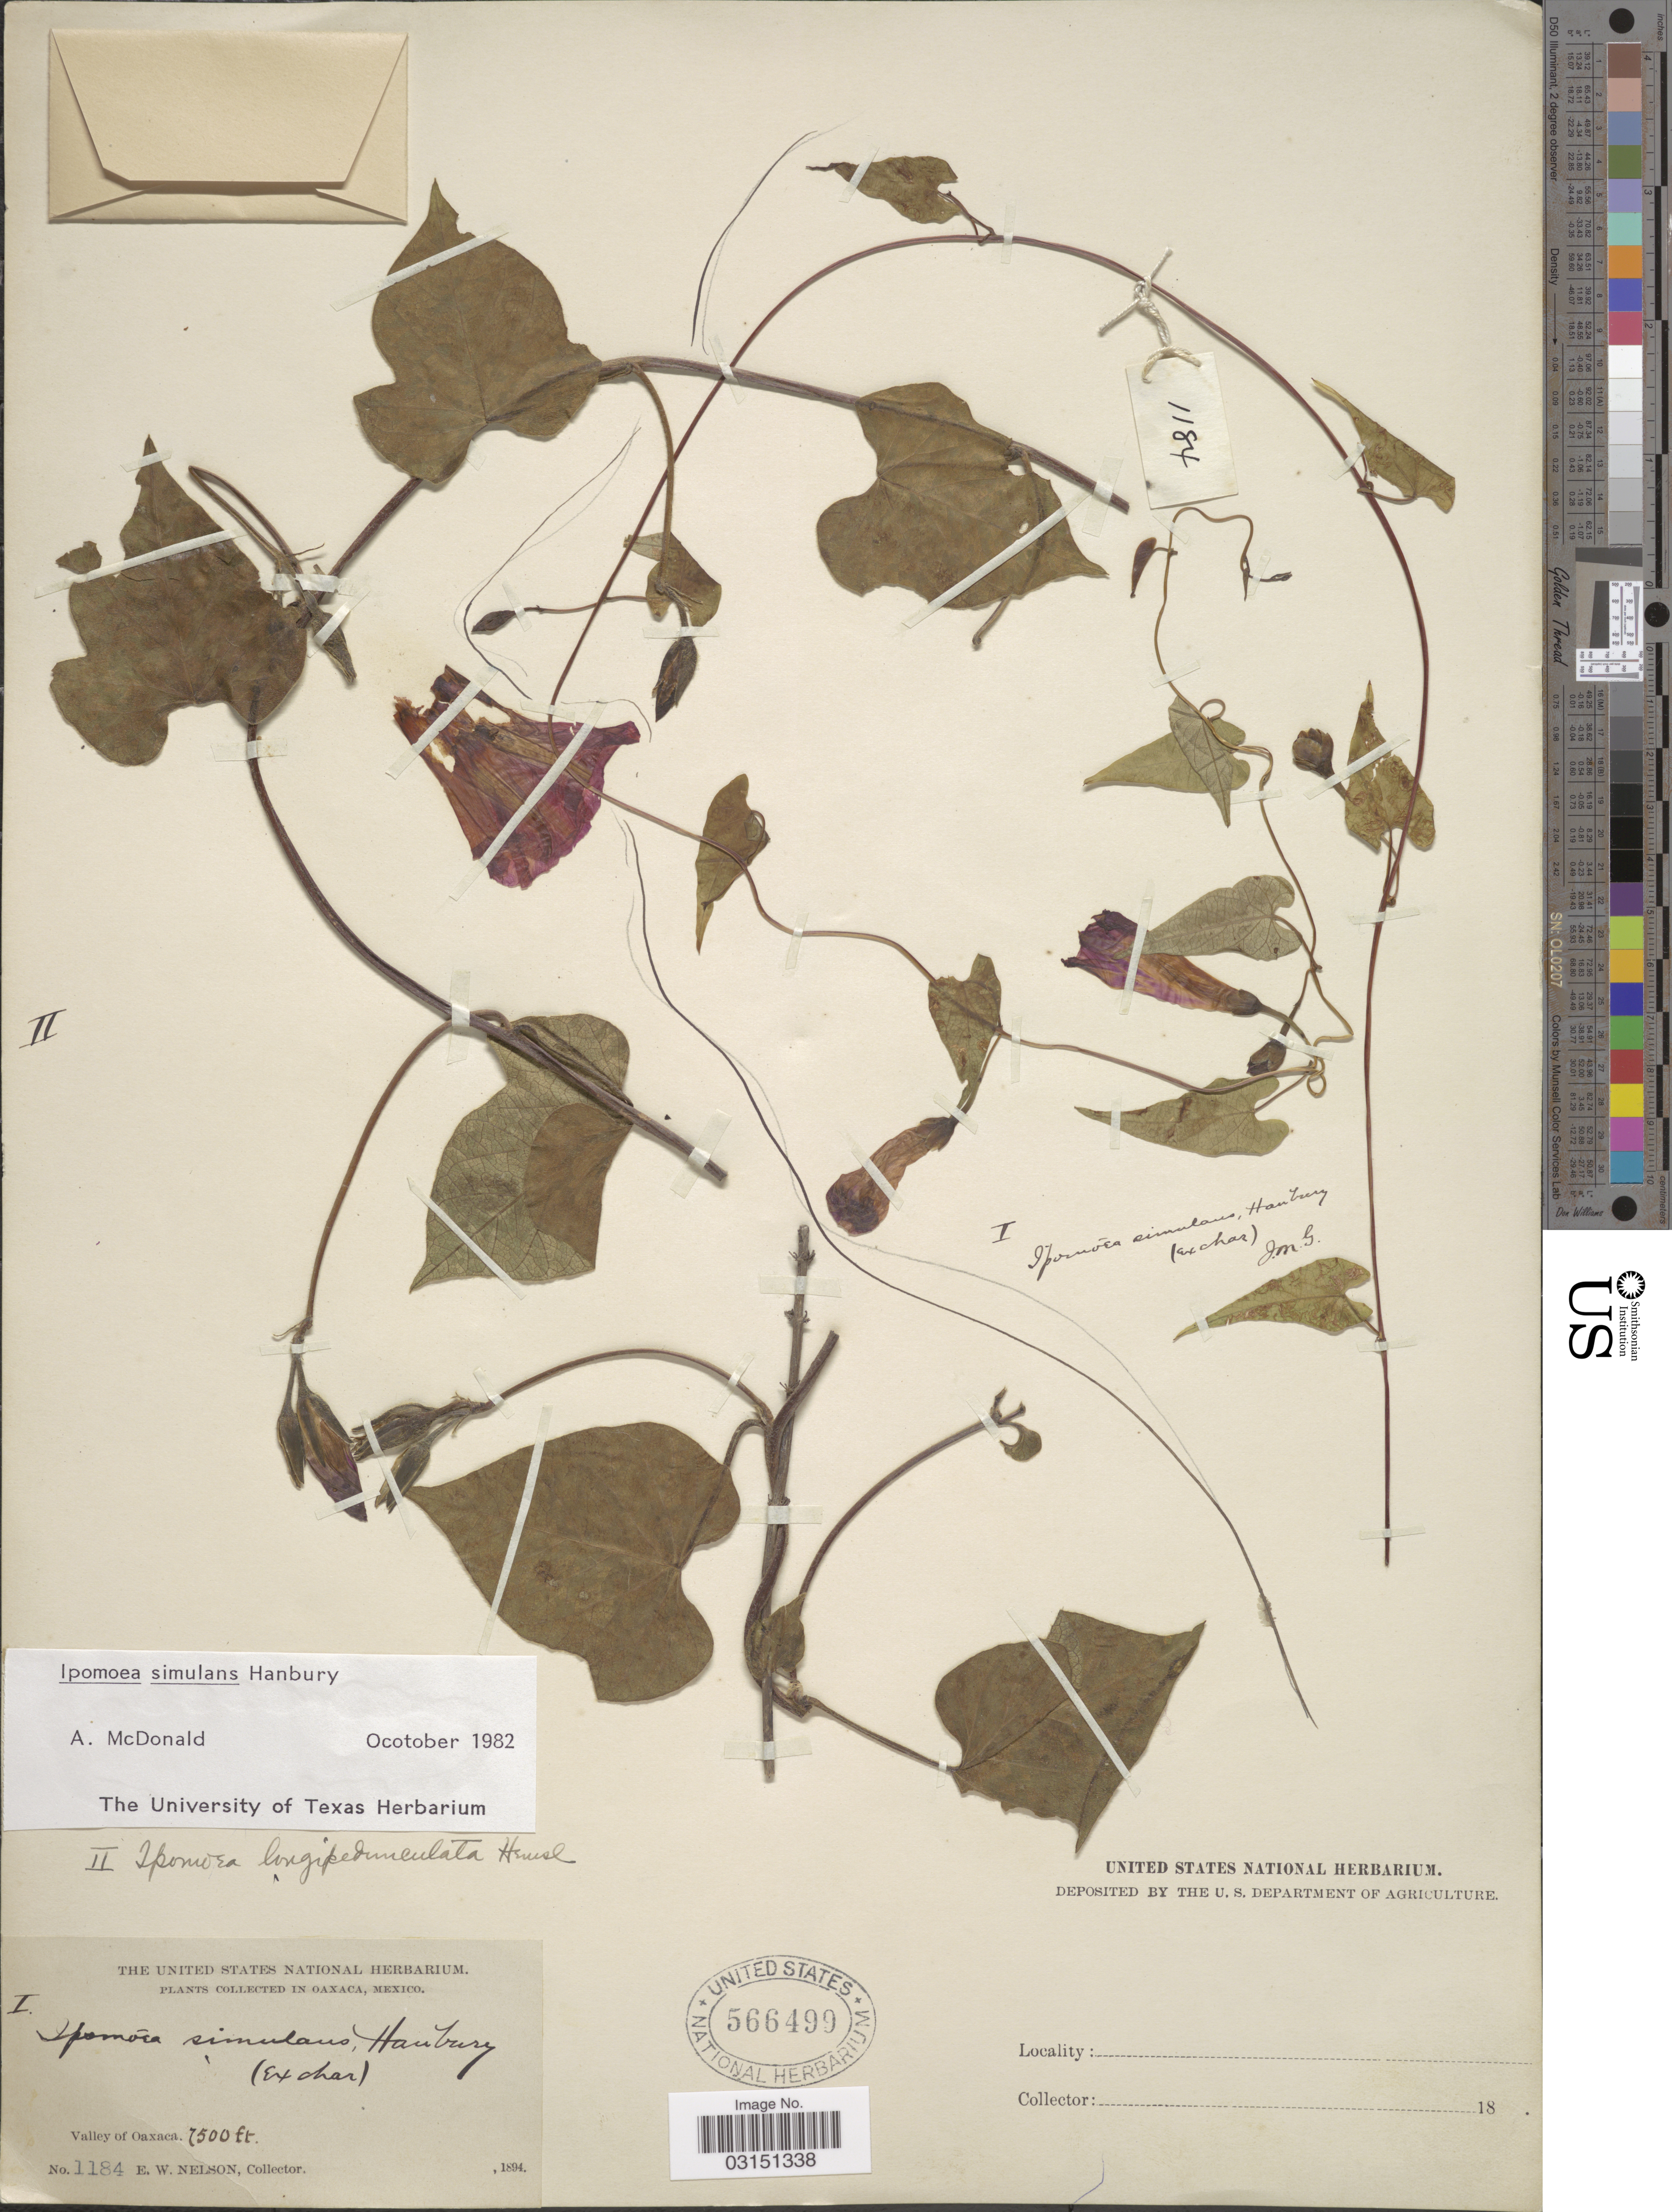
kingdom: Plantae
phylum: Tracheophyta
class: Magnoliopsida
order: Solanales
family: Convolvulaceae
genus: Ipomoea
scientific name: Ipomoea simulans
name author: D. Hanb.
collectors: E. W. Nelson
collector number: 1184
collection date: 1894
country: Mexico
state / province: Oaxaca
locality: Valley of Oaxaca.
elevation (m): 2286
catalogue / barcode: US 566499